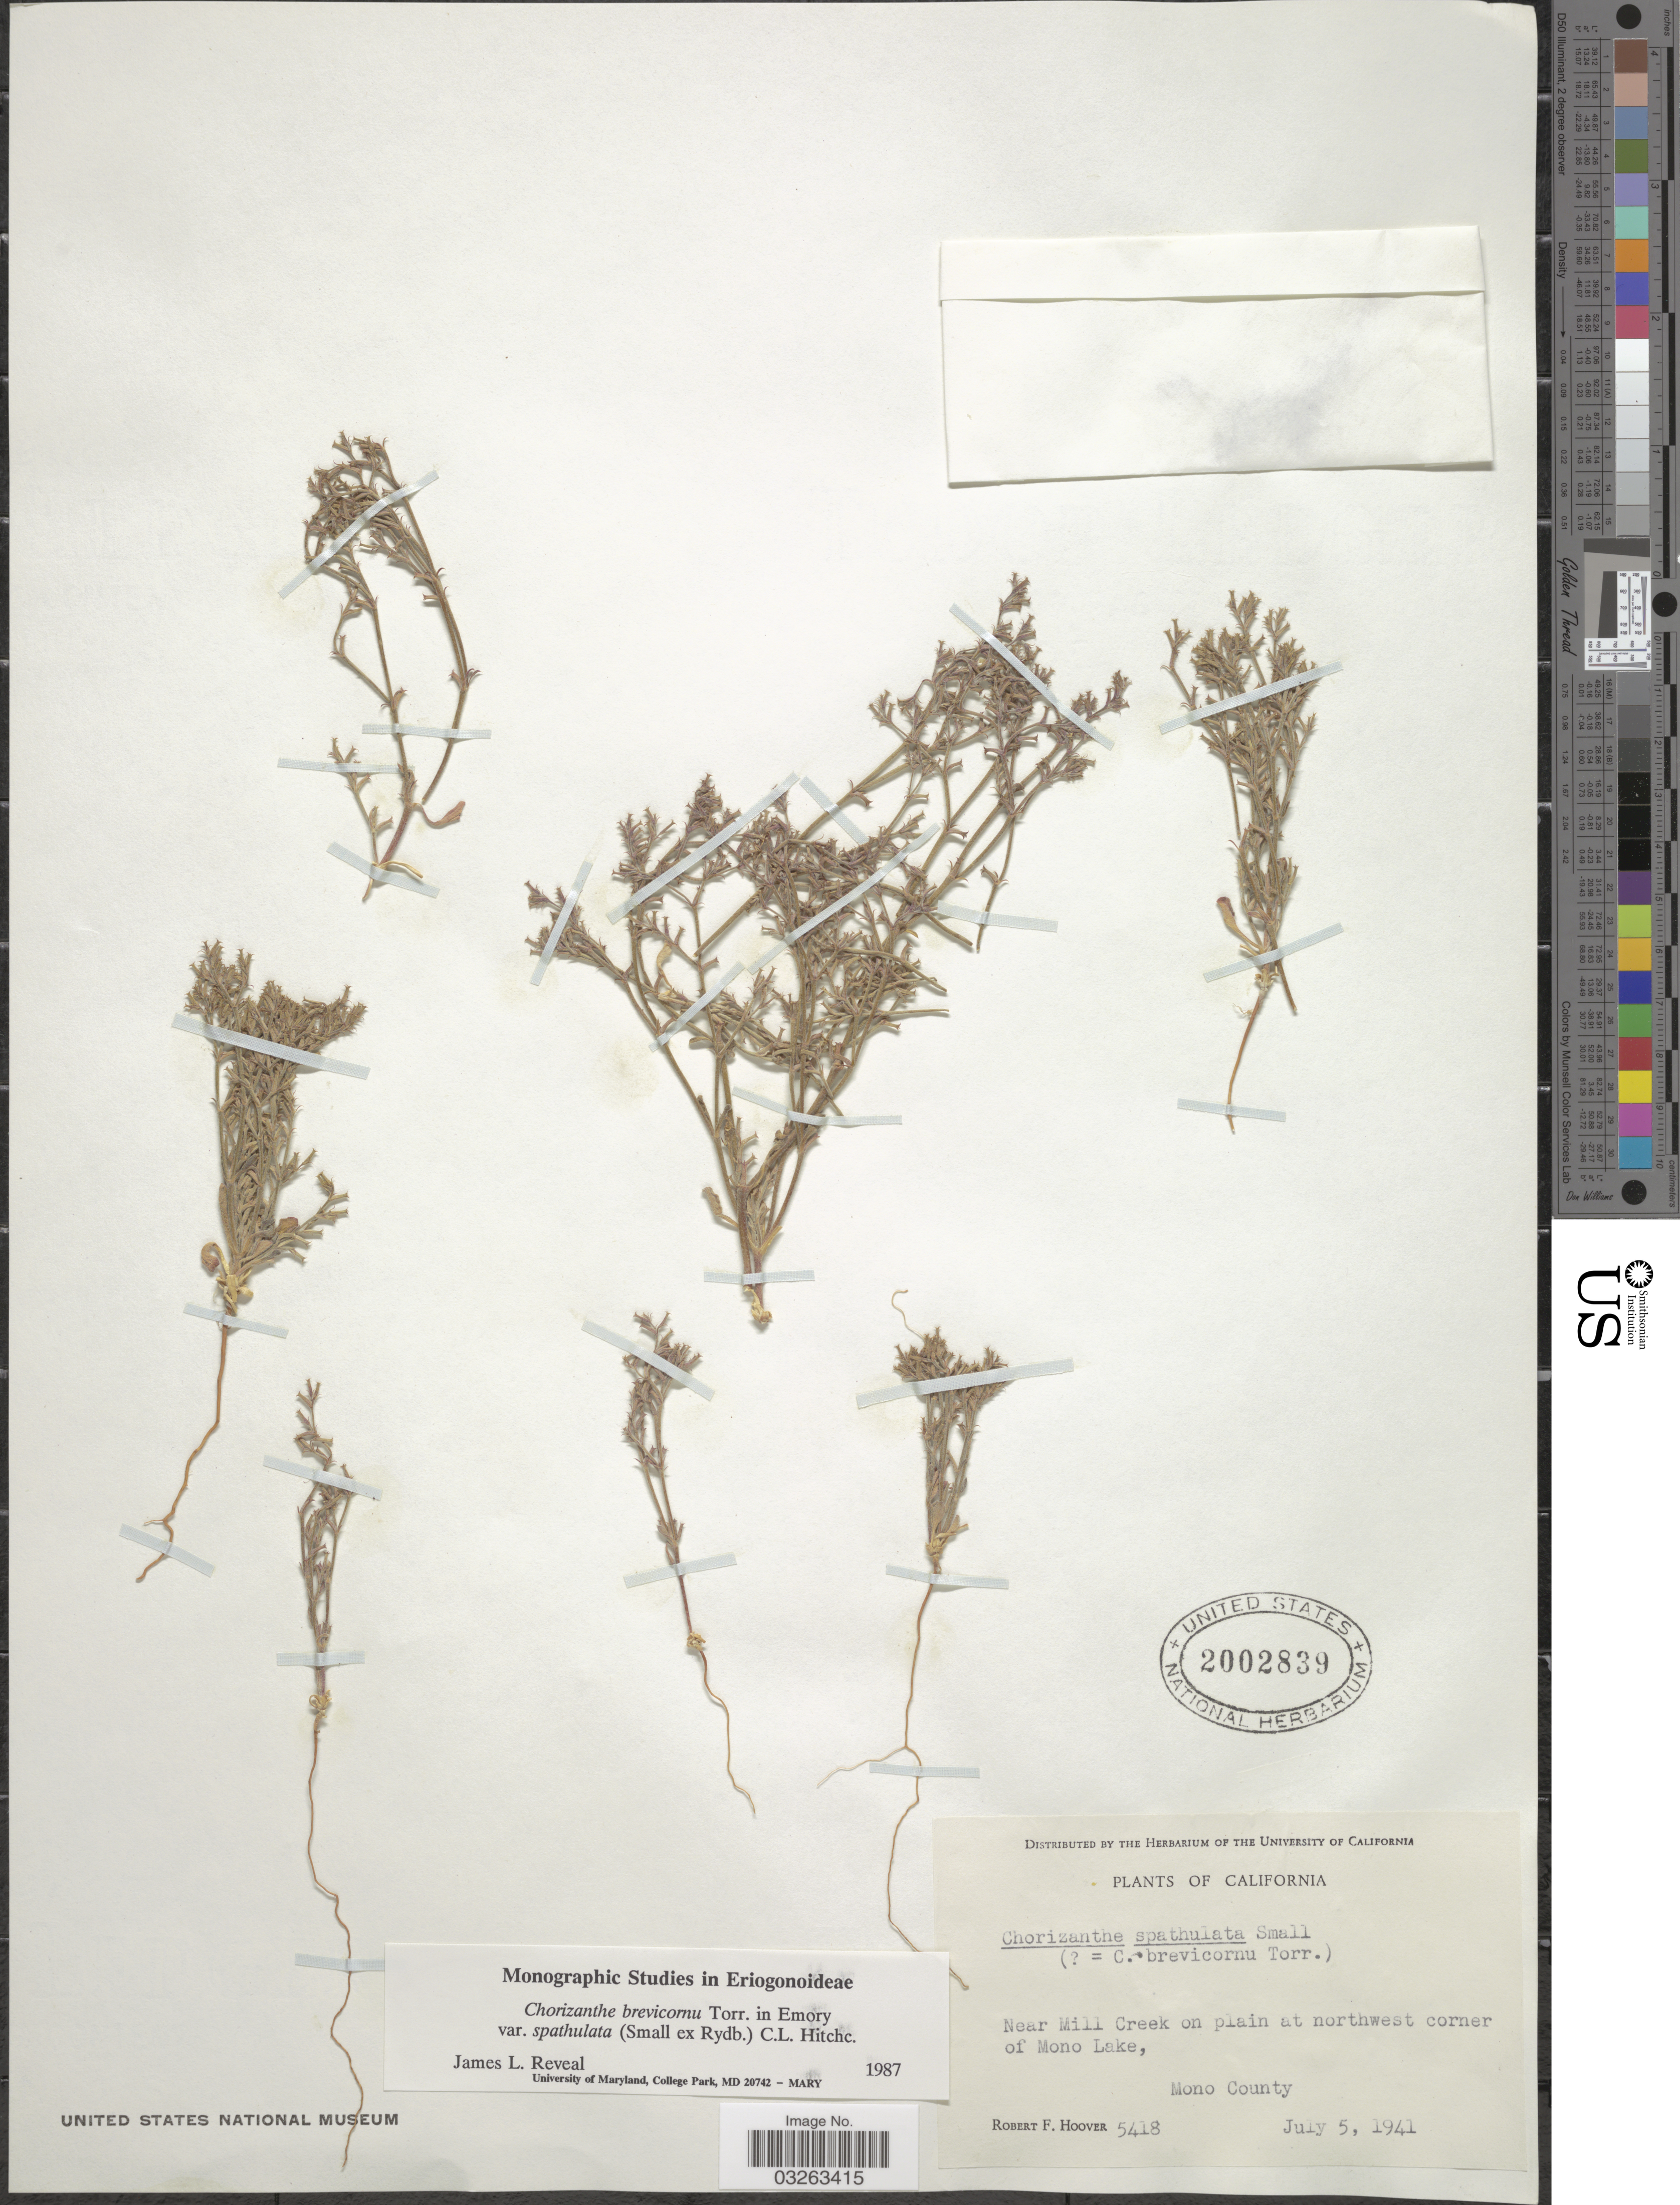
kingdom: Plantae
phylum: Tracheophyta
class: Magnoliopsida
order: Caryophyllales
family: Polygonaceae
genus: Chorizanthe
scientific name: Chorizanthe brevicornu var. spathulata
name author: (Small ex Rydb.) C.L. Hitchc.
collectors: R. F. Hoover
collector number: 5418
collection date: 1941-07-05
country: United States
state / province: California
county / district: Mono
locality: Near Mill Creek on plain at northwest corner of Mono Lake, Mono County.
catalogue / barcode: US 2002839